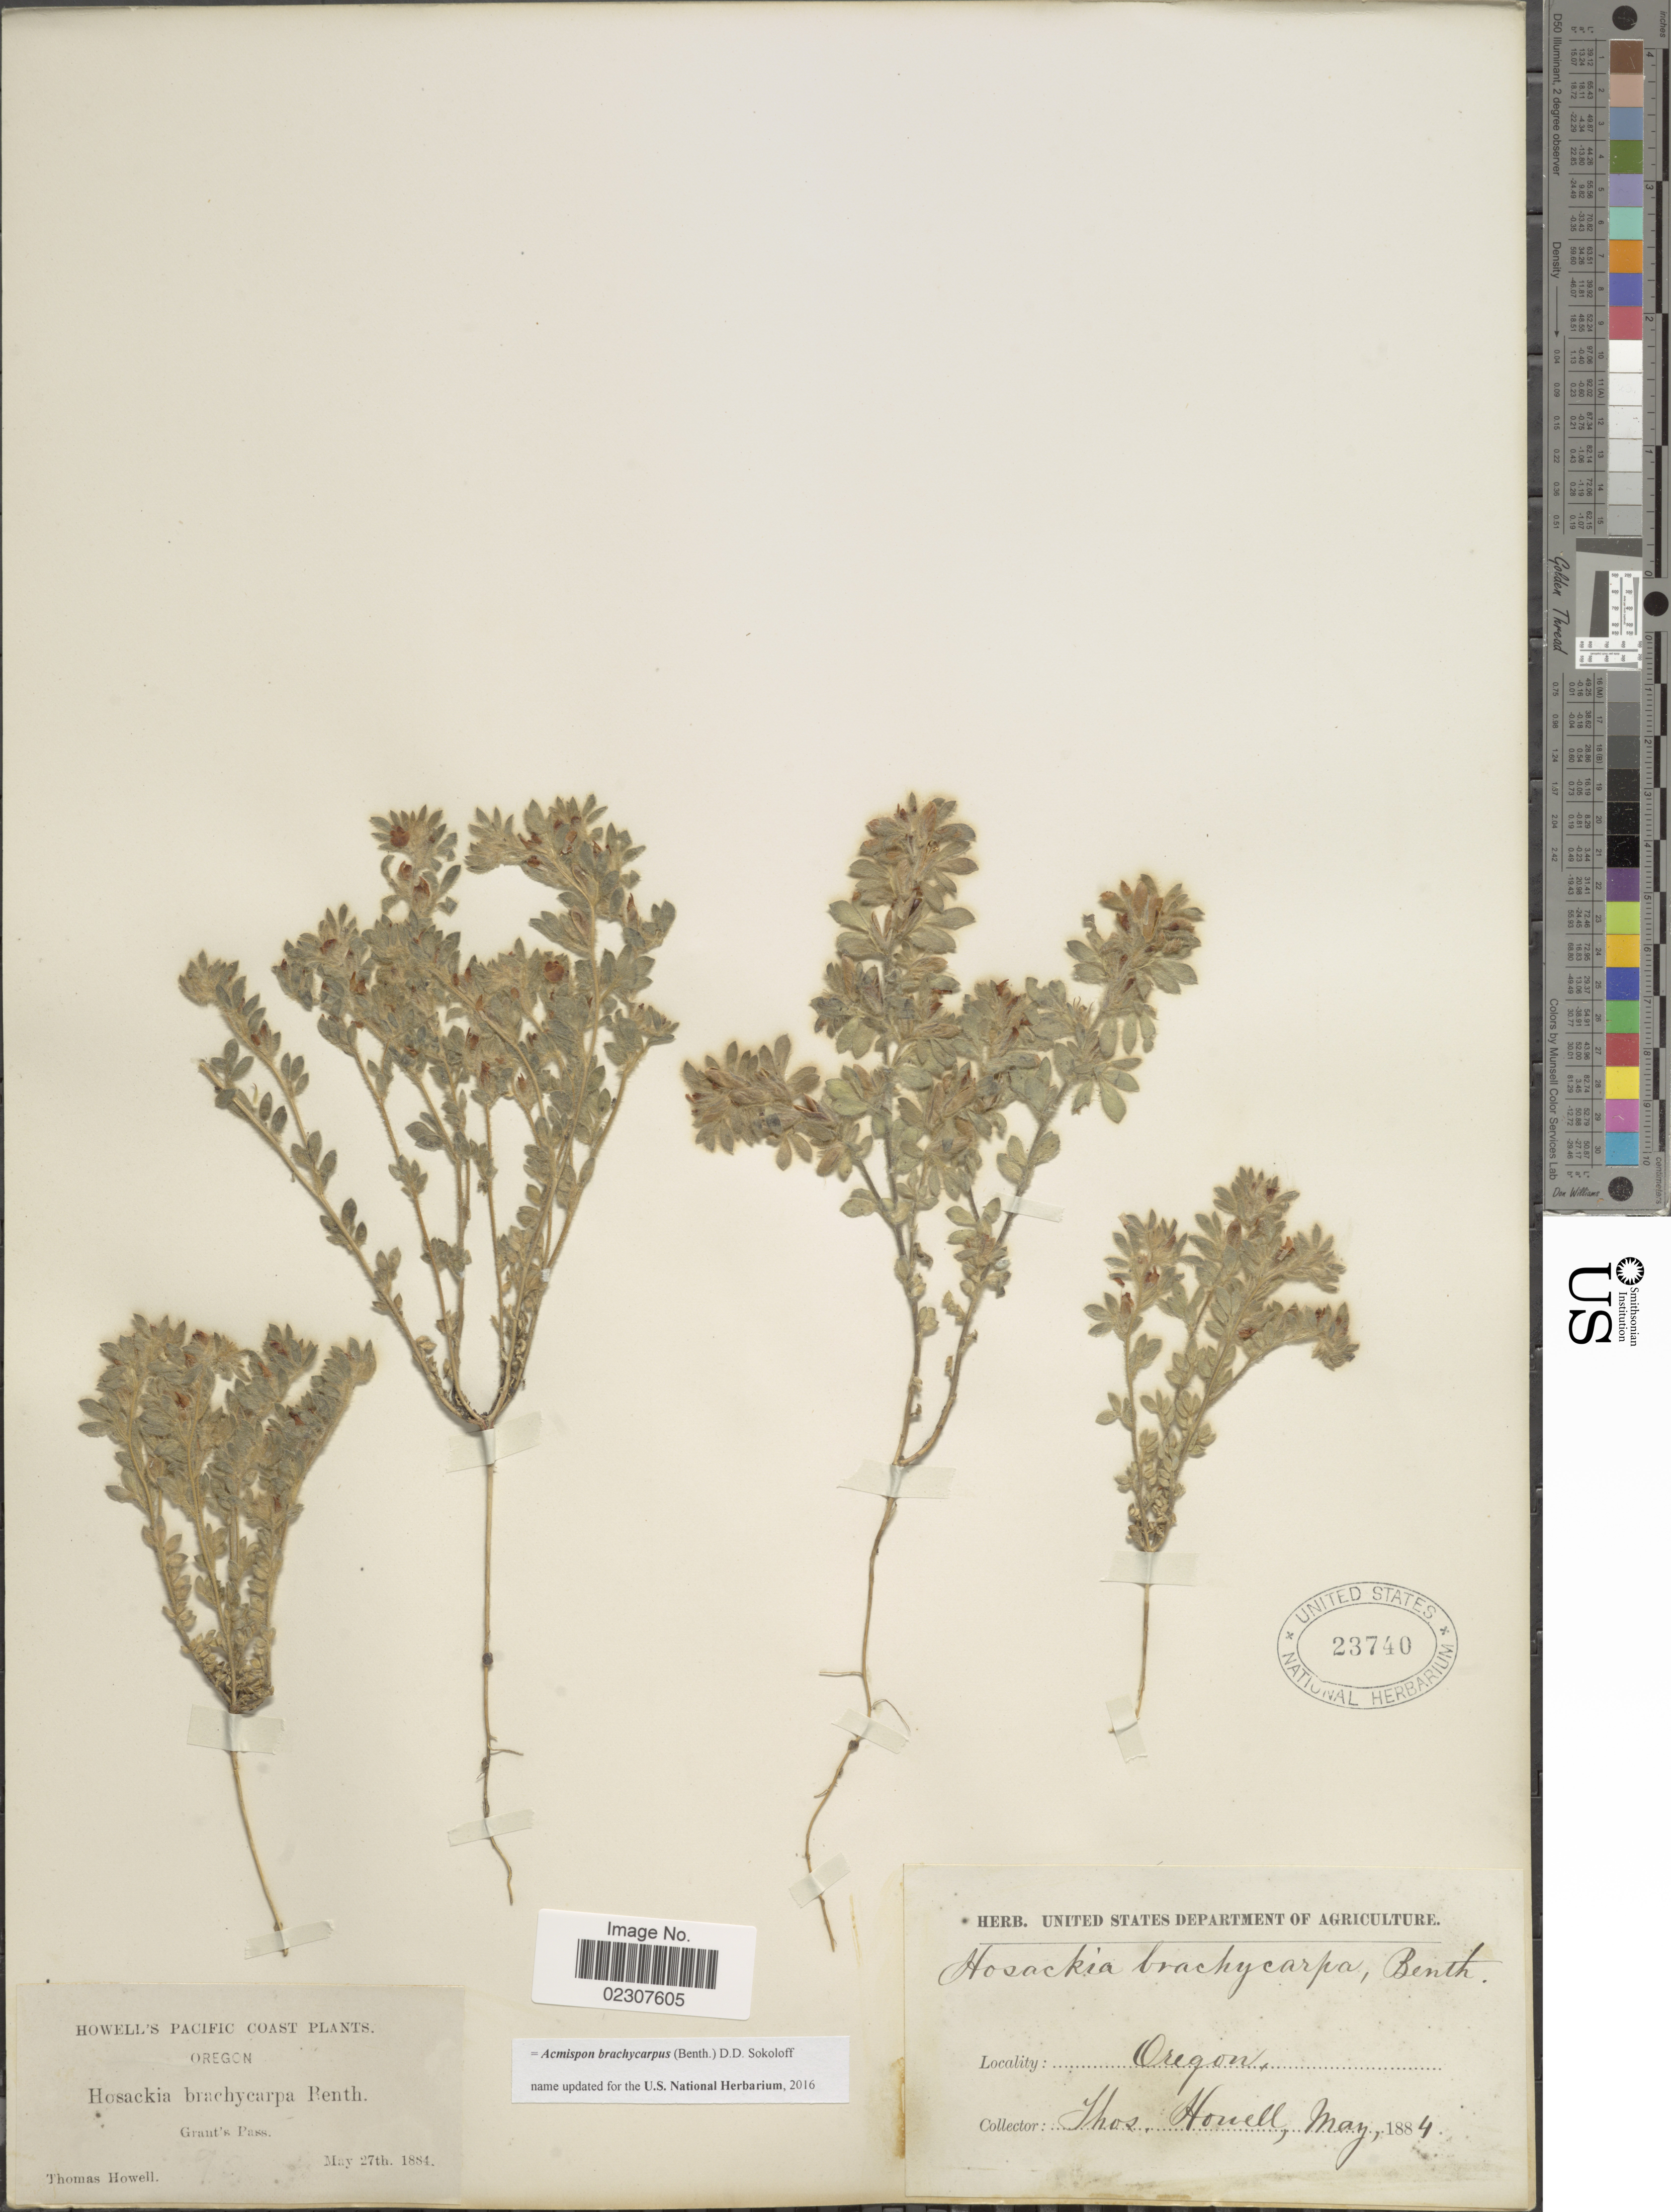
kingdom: Plantae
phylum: Tracheophyta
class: Magnoliopsida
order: Fabales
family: Fabaceae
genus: Acmispon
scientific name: Acmispon brachycarpus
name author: (Benth.) D.D. Sokoloff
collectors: T. Howell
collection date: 1884-05-27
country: United States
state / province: Oregon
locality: Pacific Coast, Grant's Pass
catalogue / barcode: US 23740